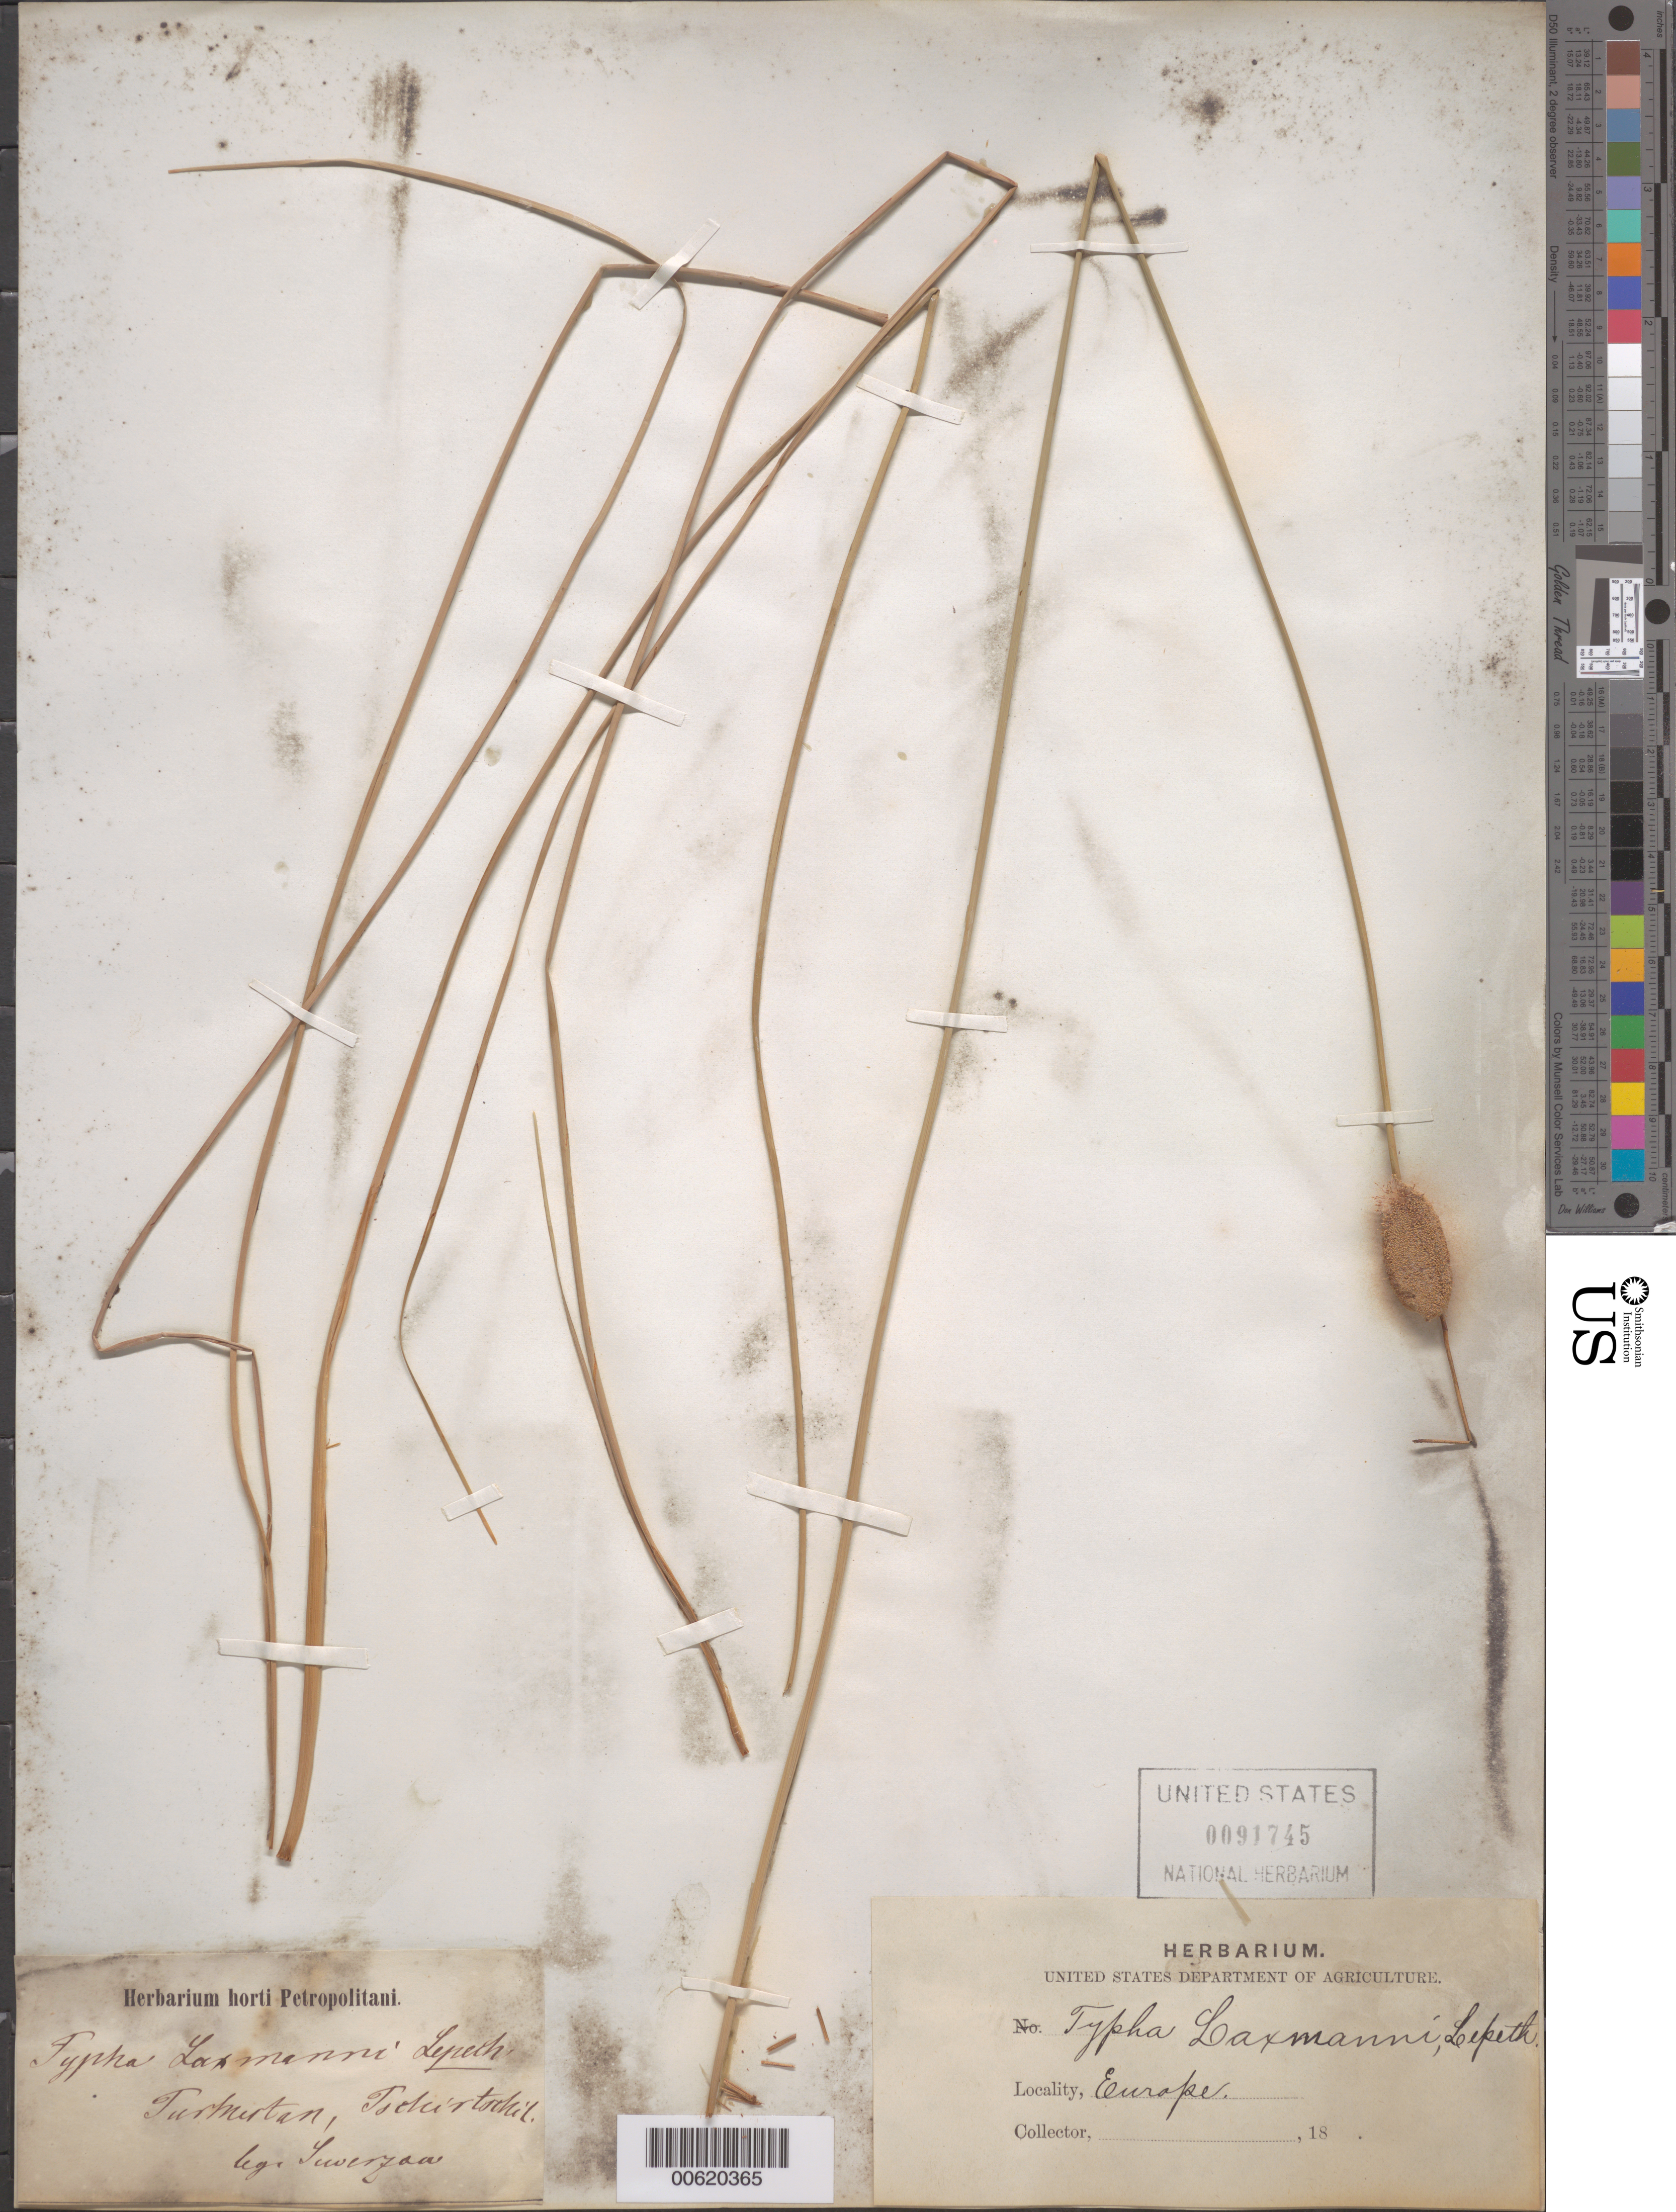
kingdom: Plantae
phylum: Tracheophyta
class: Liliopsida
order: Poales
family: Typhaceae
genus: Typha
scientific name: Typha laxmannii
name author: Lepech.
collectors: -. Swerzoa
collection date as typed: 18--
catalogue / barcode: US 91745